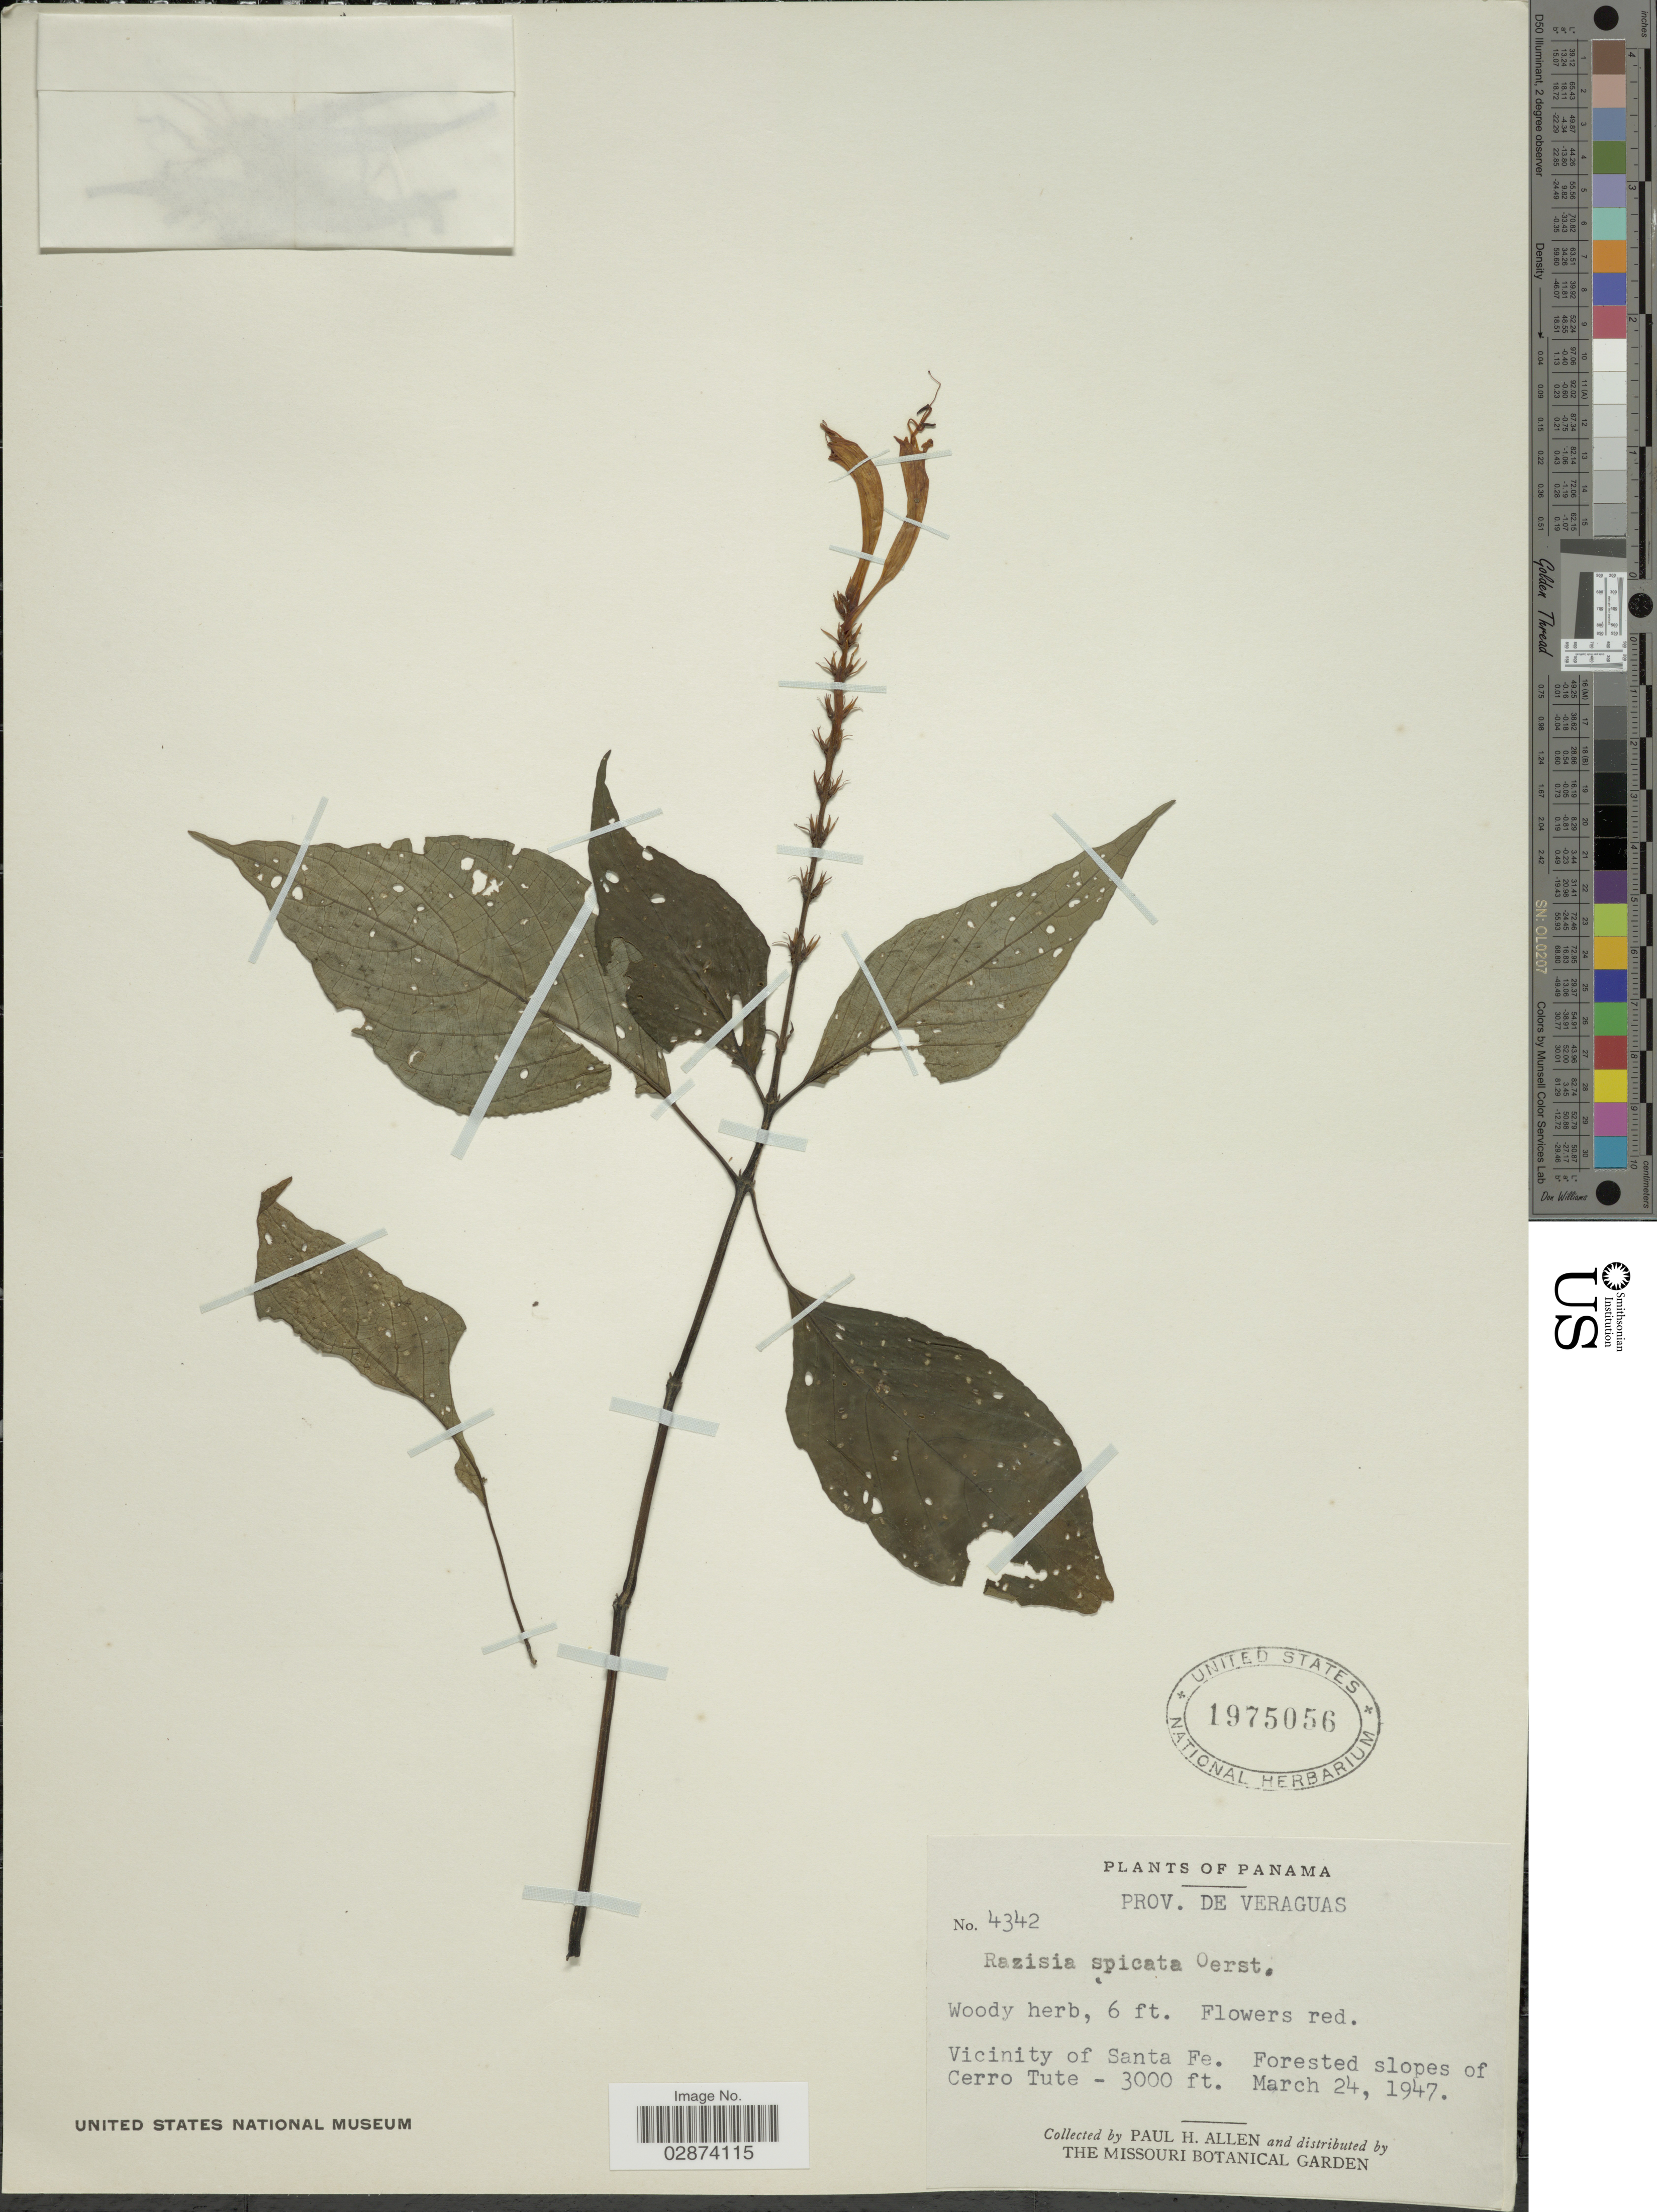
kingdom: Plantae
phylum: Tracheophyta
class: Magnoliopsida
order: Lamiales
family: Acanthaceae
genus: Razisea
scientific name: Razisea spicata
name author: Oerst.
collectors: P. H. Allen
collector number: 4342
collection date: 1947-03-24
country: Panama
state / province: Veraguas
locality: Prov. de Veraguas. Vicinity of Santa Fe. Forested slopes of Cerro Tute.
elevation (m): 914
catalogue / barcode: US 1975056